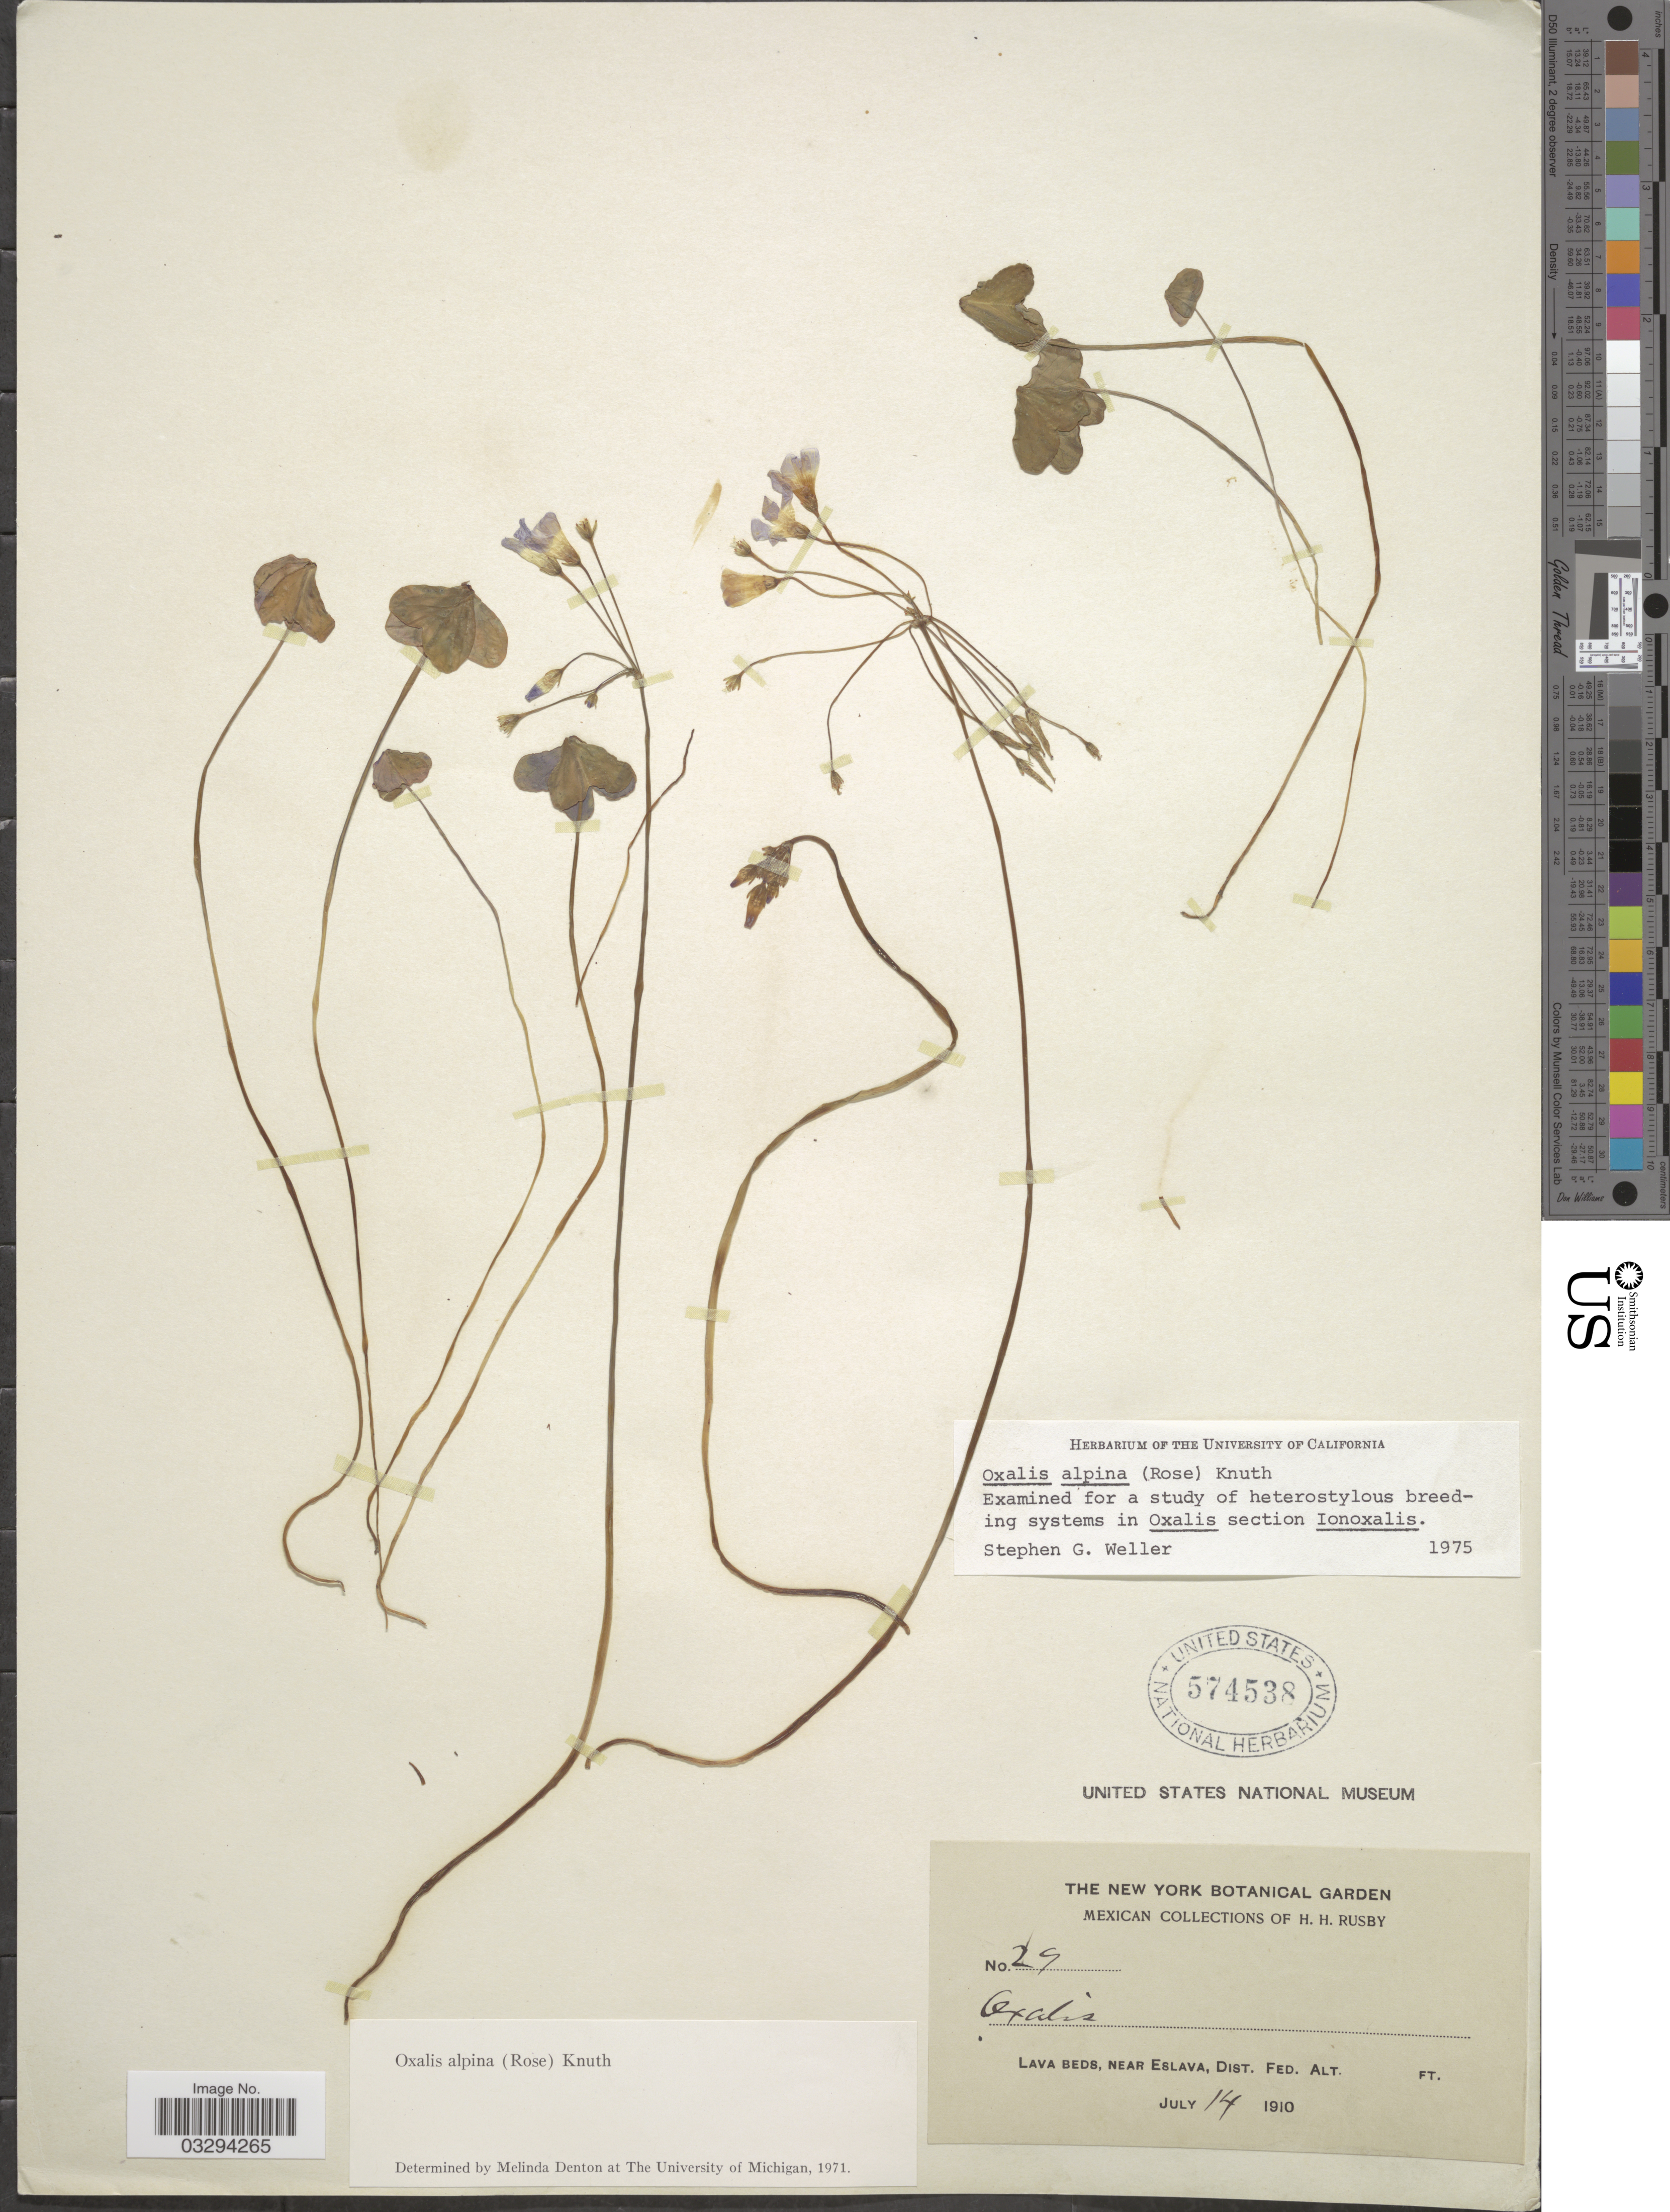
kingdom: Plantae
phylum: Tracheophyta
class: Magnoliopsida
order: Oxalidales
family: Oxalidaceae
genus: Oxalis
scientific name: Oxalis alpina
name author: (Rose) R. Knuth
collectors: H. H. Rusby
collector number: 29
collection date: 1910-07-14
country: Mexico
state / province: Distrito Federal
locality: Lava beds, near Eslava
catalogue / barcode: US 574538